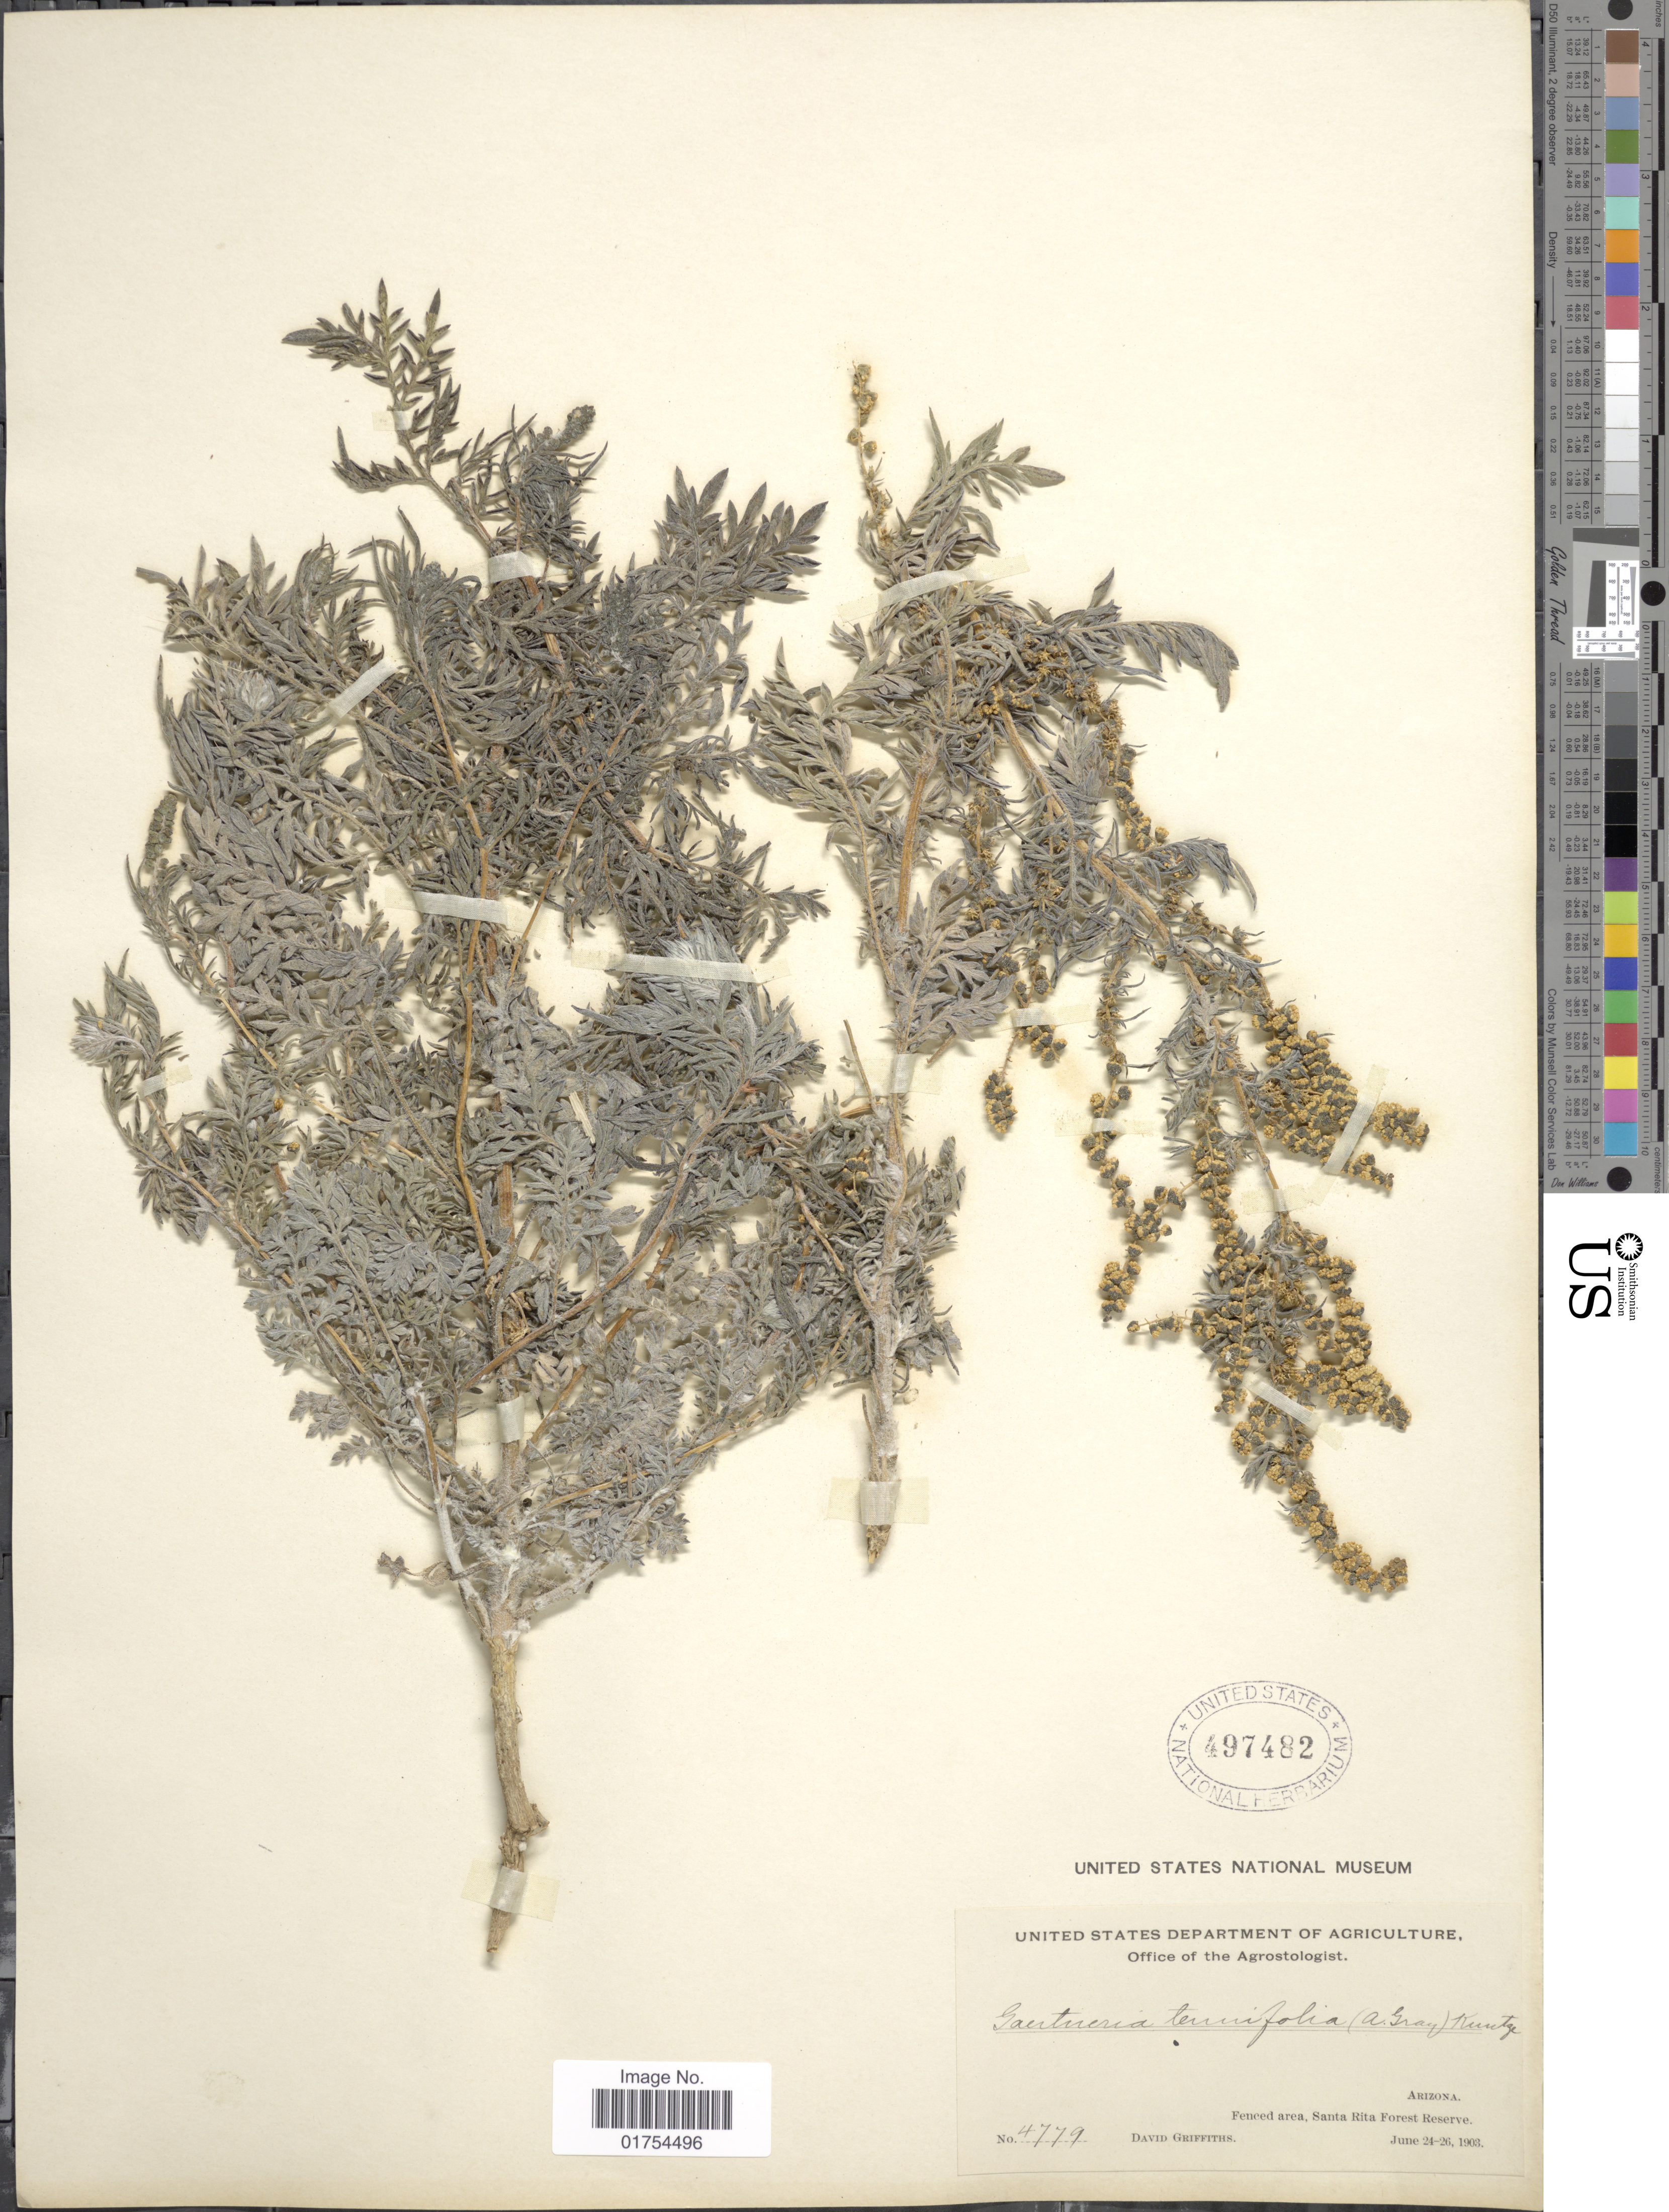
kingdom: Plantae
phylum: Tracheophyta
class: Magnoliopsida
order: Asterales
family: Asteraceae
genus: Franseria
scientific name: Franseria confertiflora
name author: (DC.) Rydb.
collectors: D. Griffiths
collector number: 4779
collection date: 1903-06-24/1903-06-26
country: United States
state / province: Arizona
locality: Fenced area, Santa Rita Forest Reserve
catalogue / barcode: US 497482